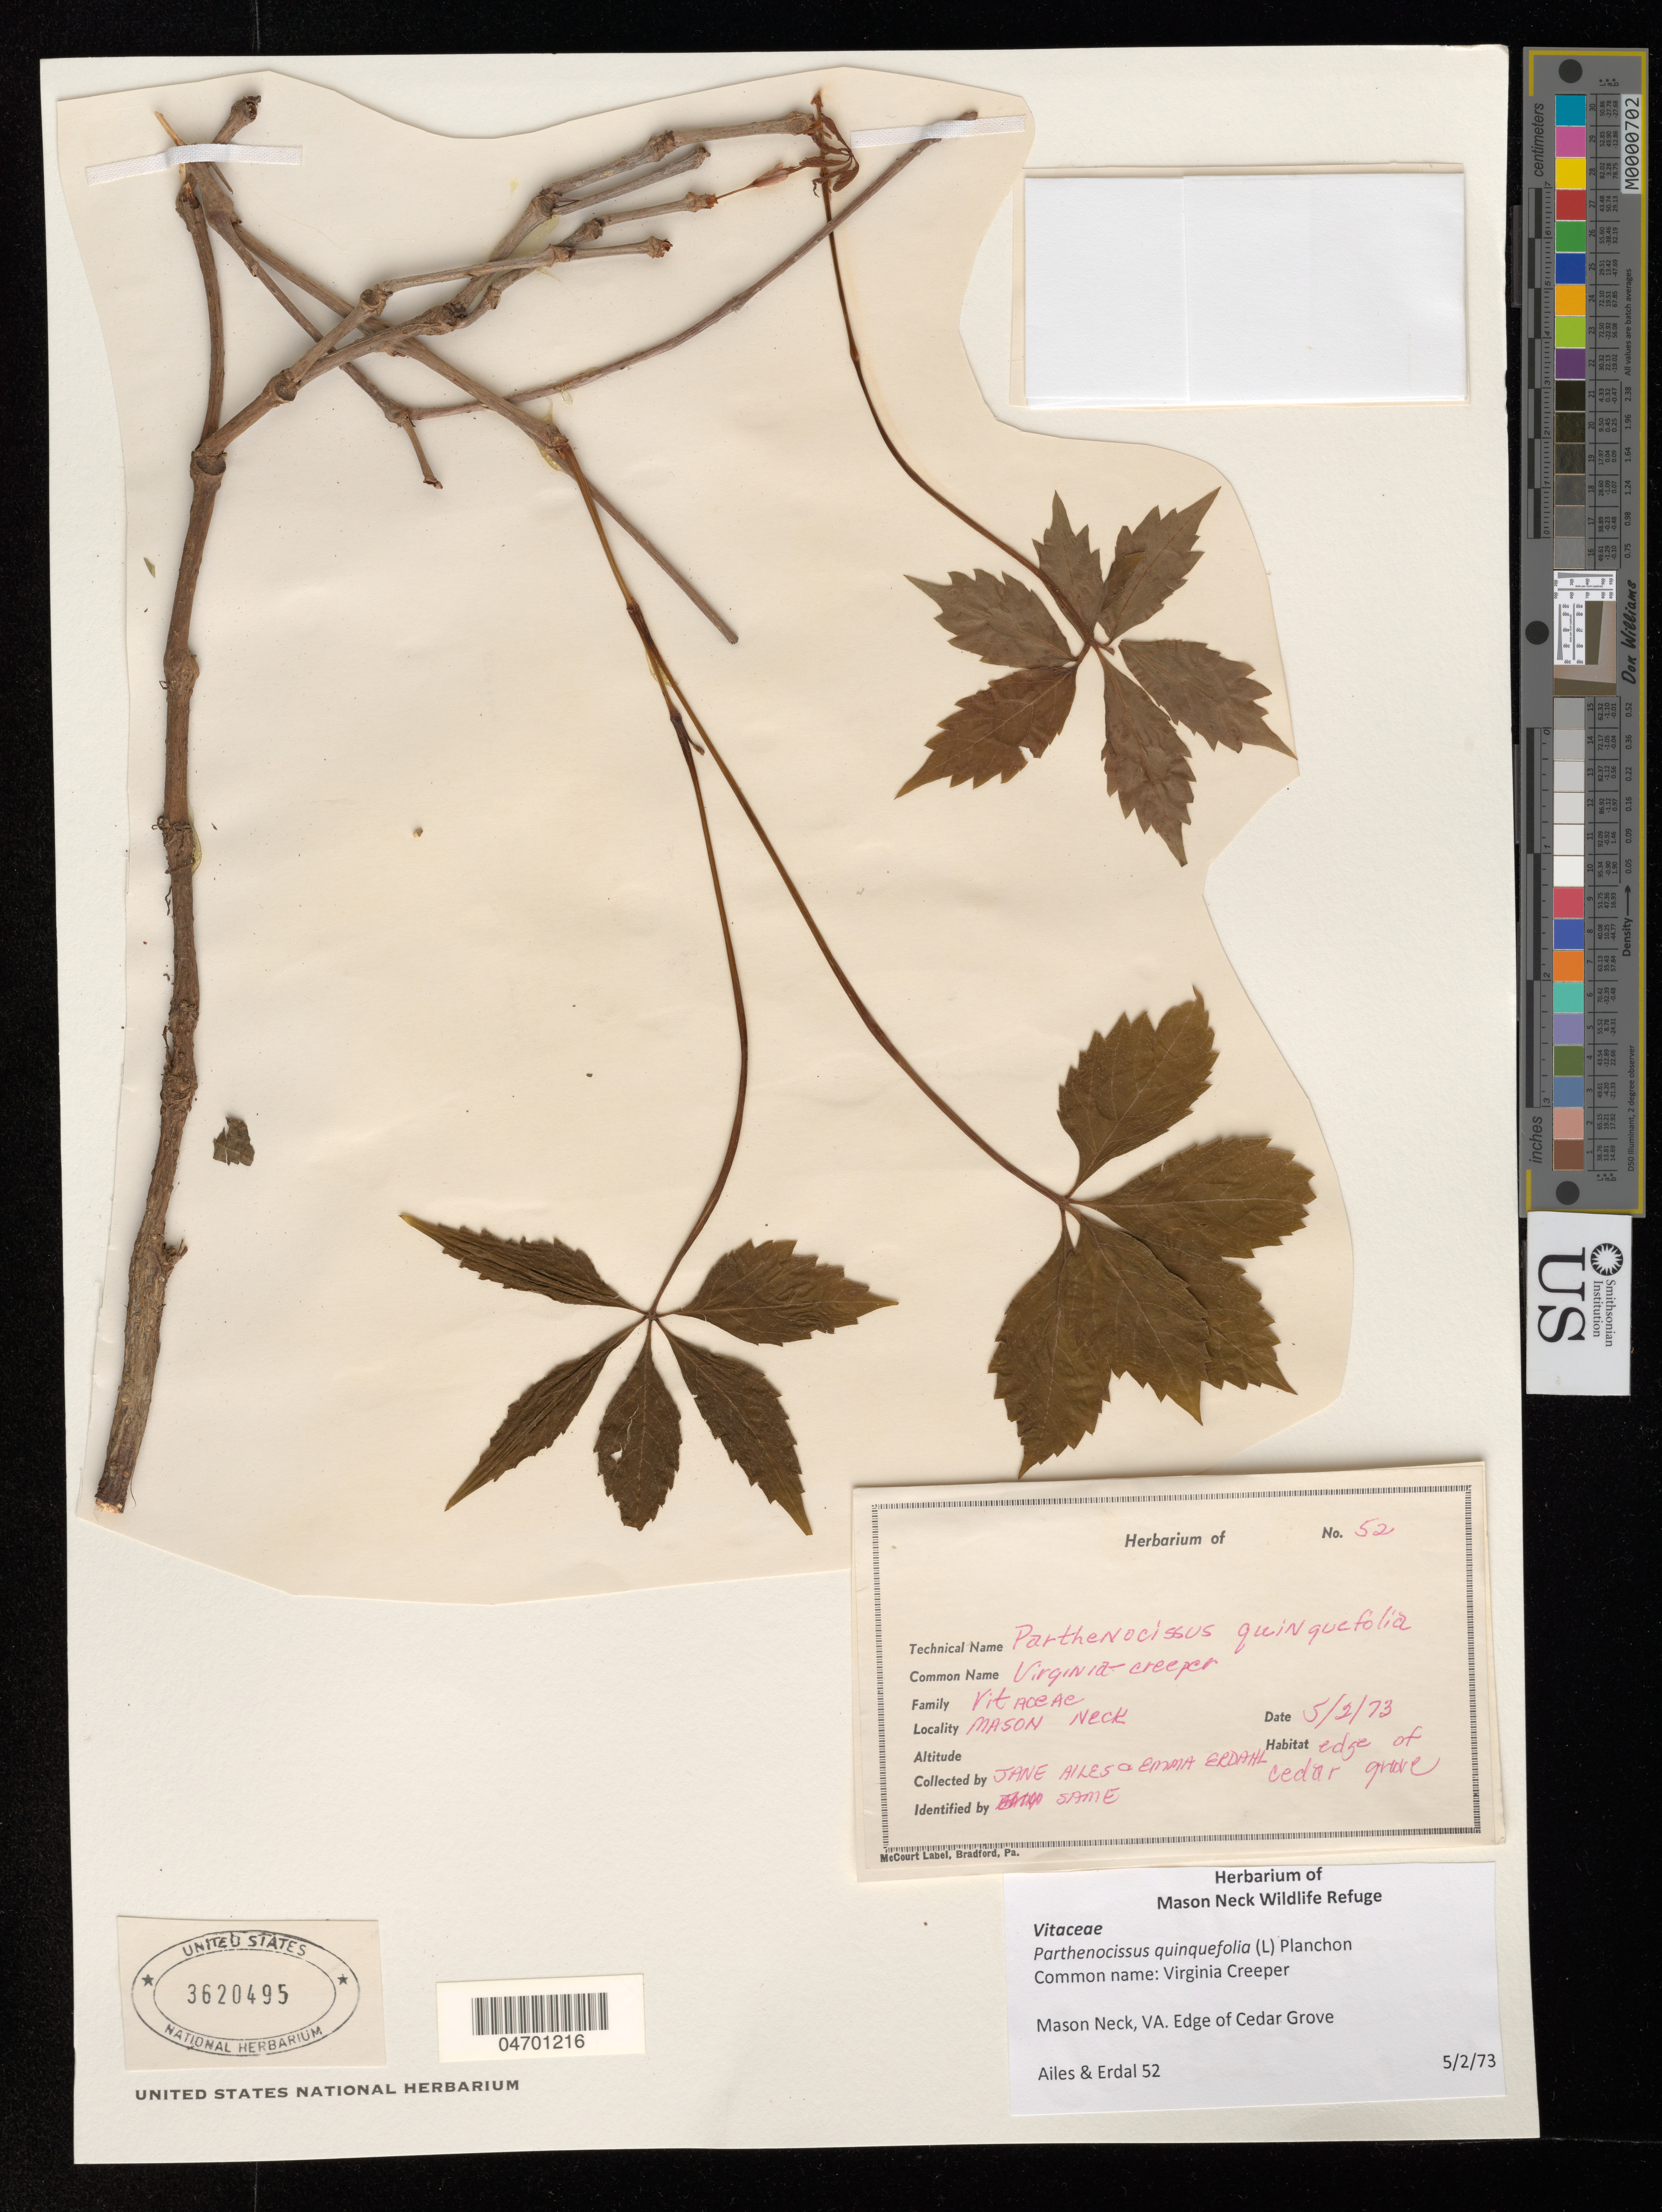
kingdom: Plantae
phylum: Tracheophyta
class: Magnoliopsida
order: Vitales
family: Vitaceae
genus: Parthenocissus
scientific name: Parthenocissus quinquefolia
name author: (L.) Planch.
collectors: Ailes & E. Erdahl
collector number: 52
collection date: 1973-05-02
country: United States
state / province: Virginia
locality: Mason Neck. Edge of Cedar Grove.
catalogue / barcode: US 3620495